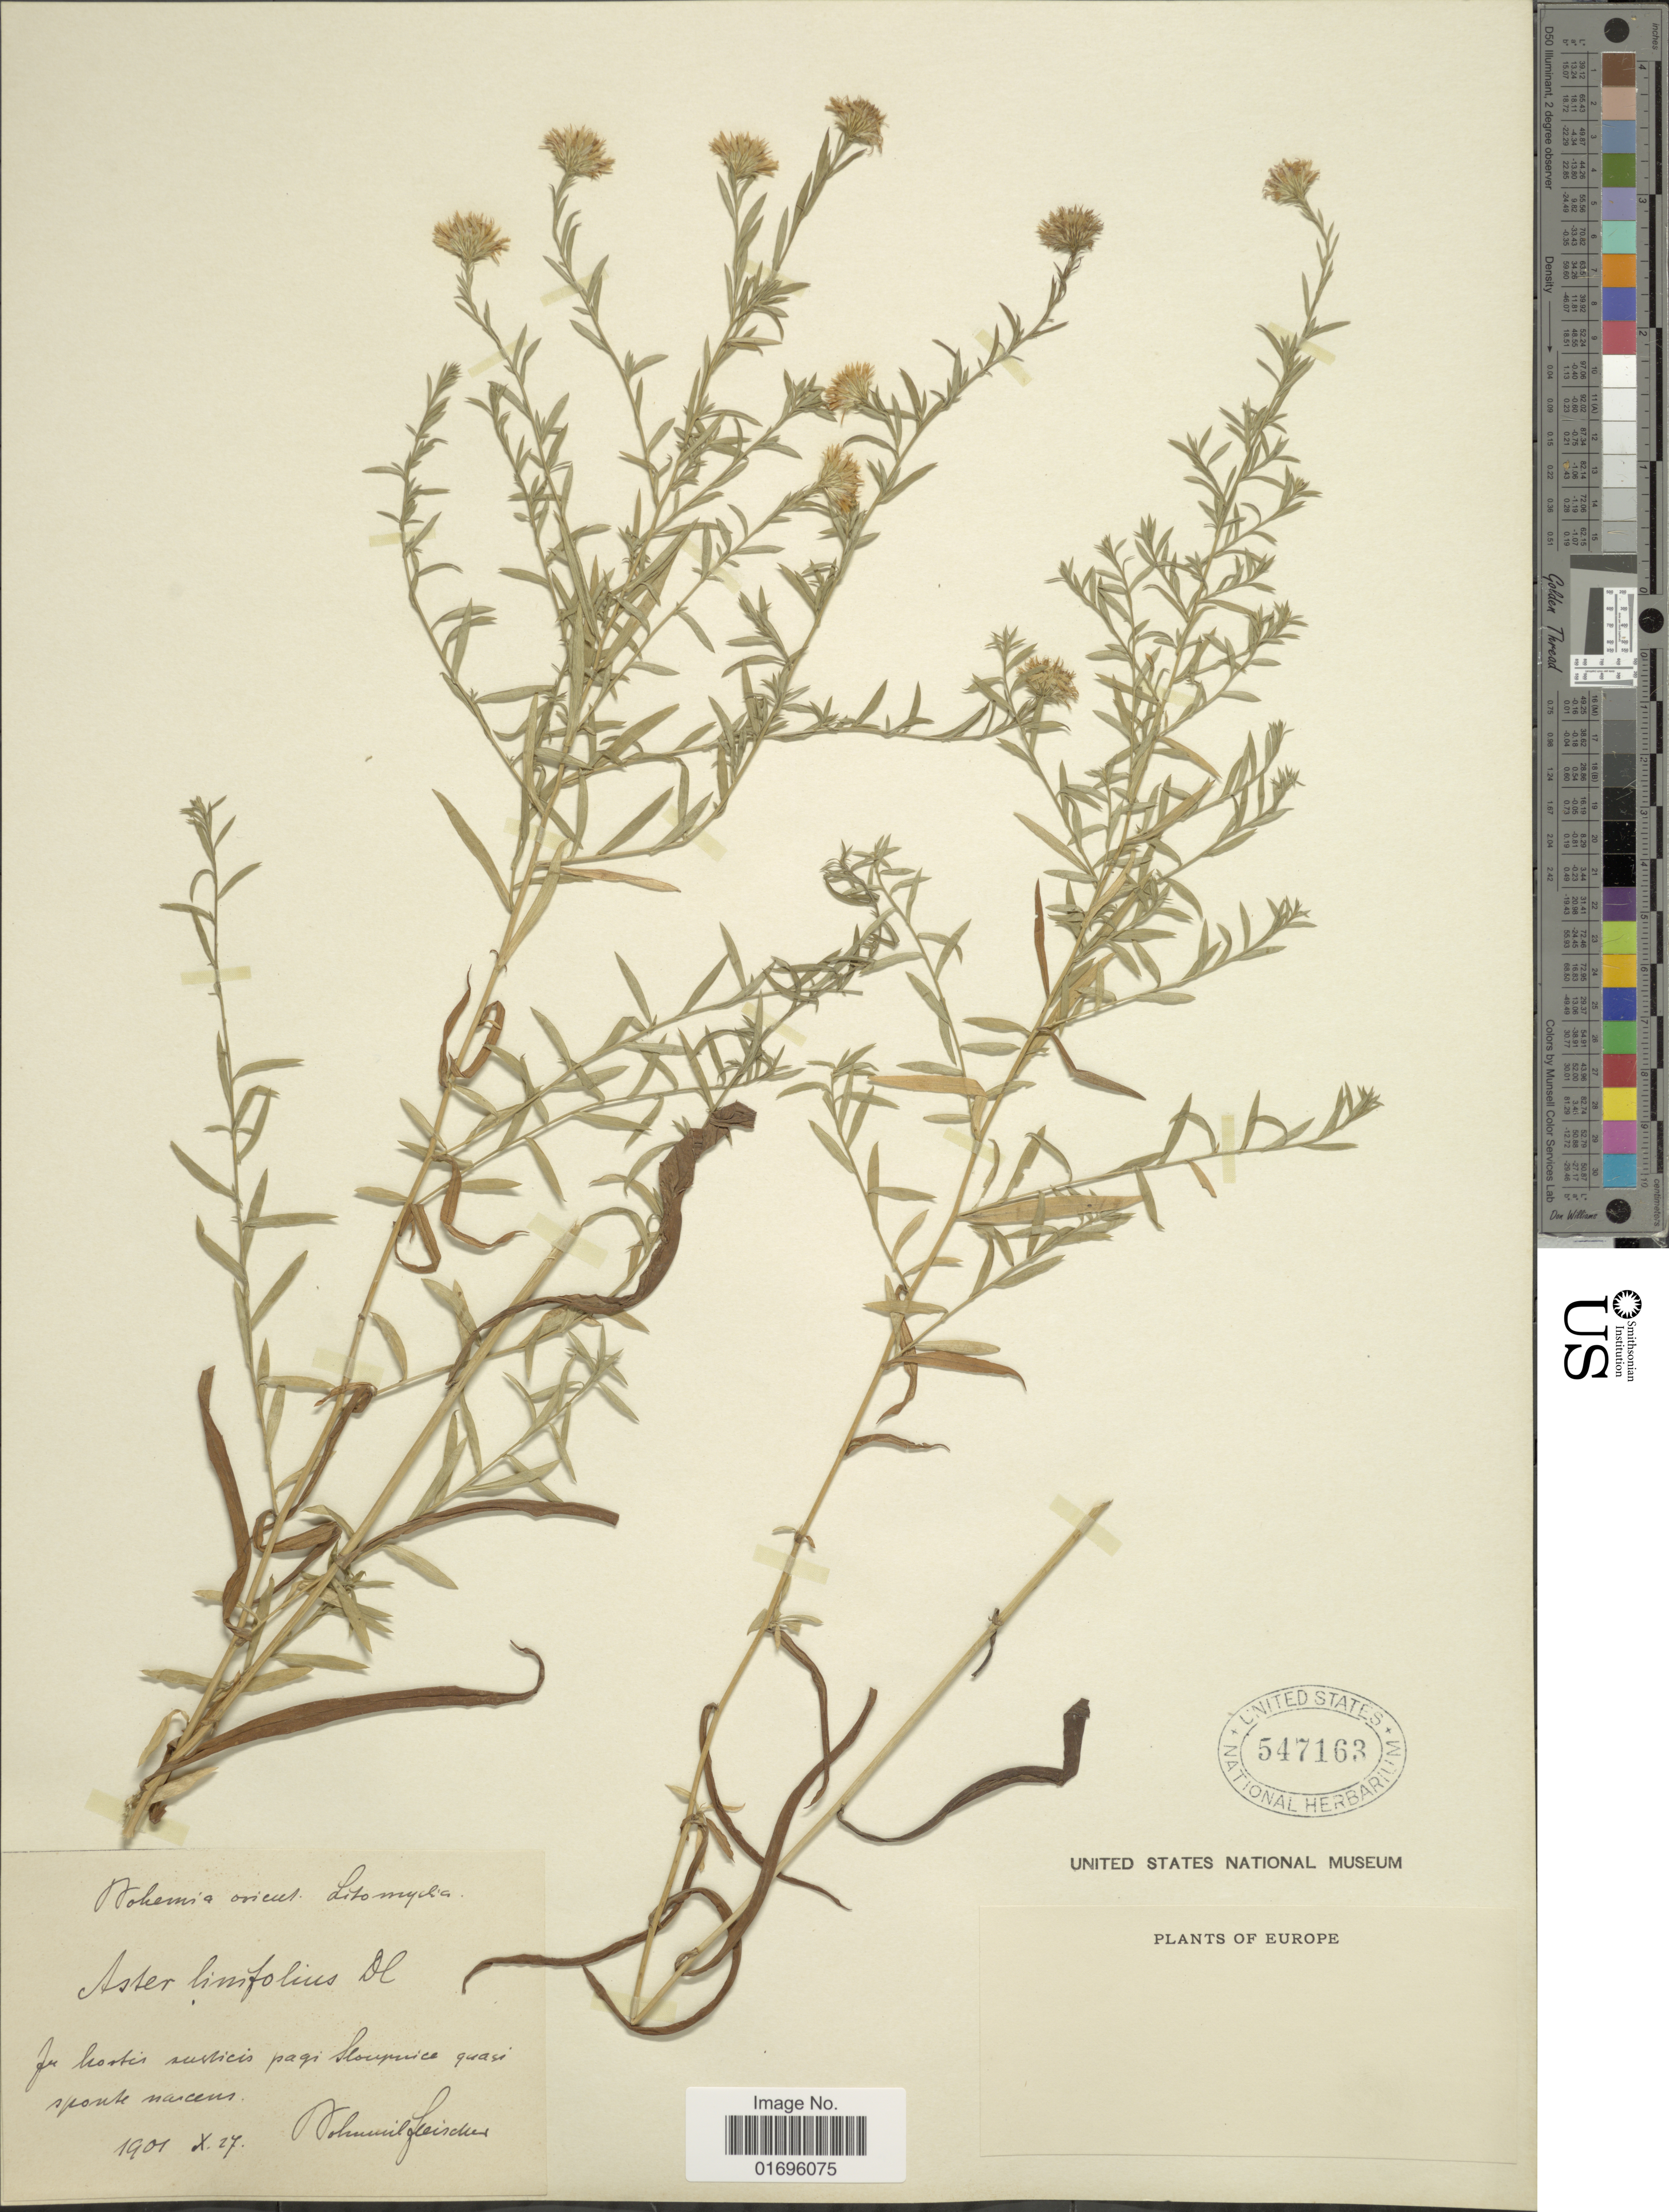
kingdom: Plantae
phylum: Tracheophyta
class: Magnoliopsida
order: Asterales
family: Asteraceae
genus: Aster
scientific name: Aster linifolius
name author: L.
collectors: B. Fleischer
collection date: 1901-10-27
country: Czechia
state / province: Pardubice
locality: Bohemia orient. Litomylia. In hortis austicis pagi Sloumice quasi sponte maceus [interpreted]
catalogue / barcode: US 547163